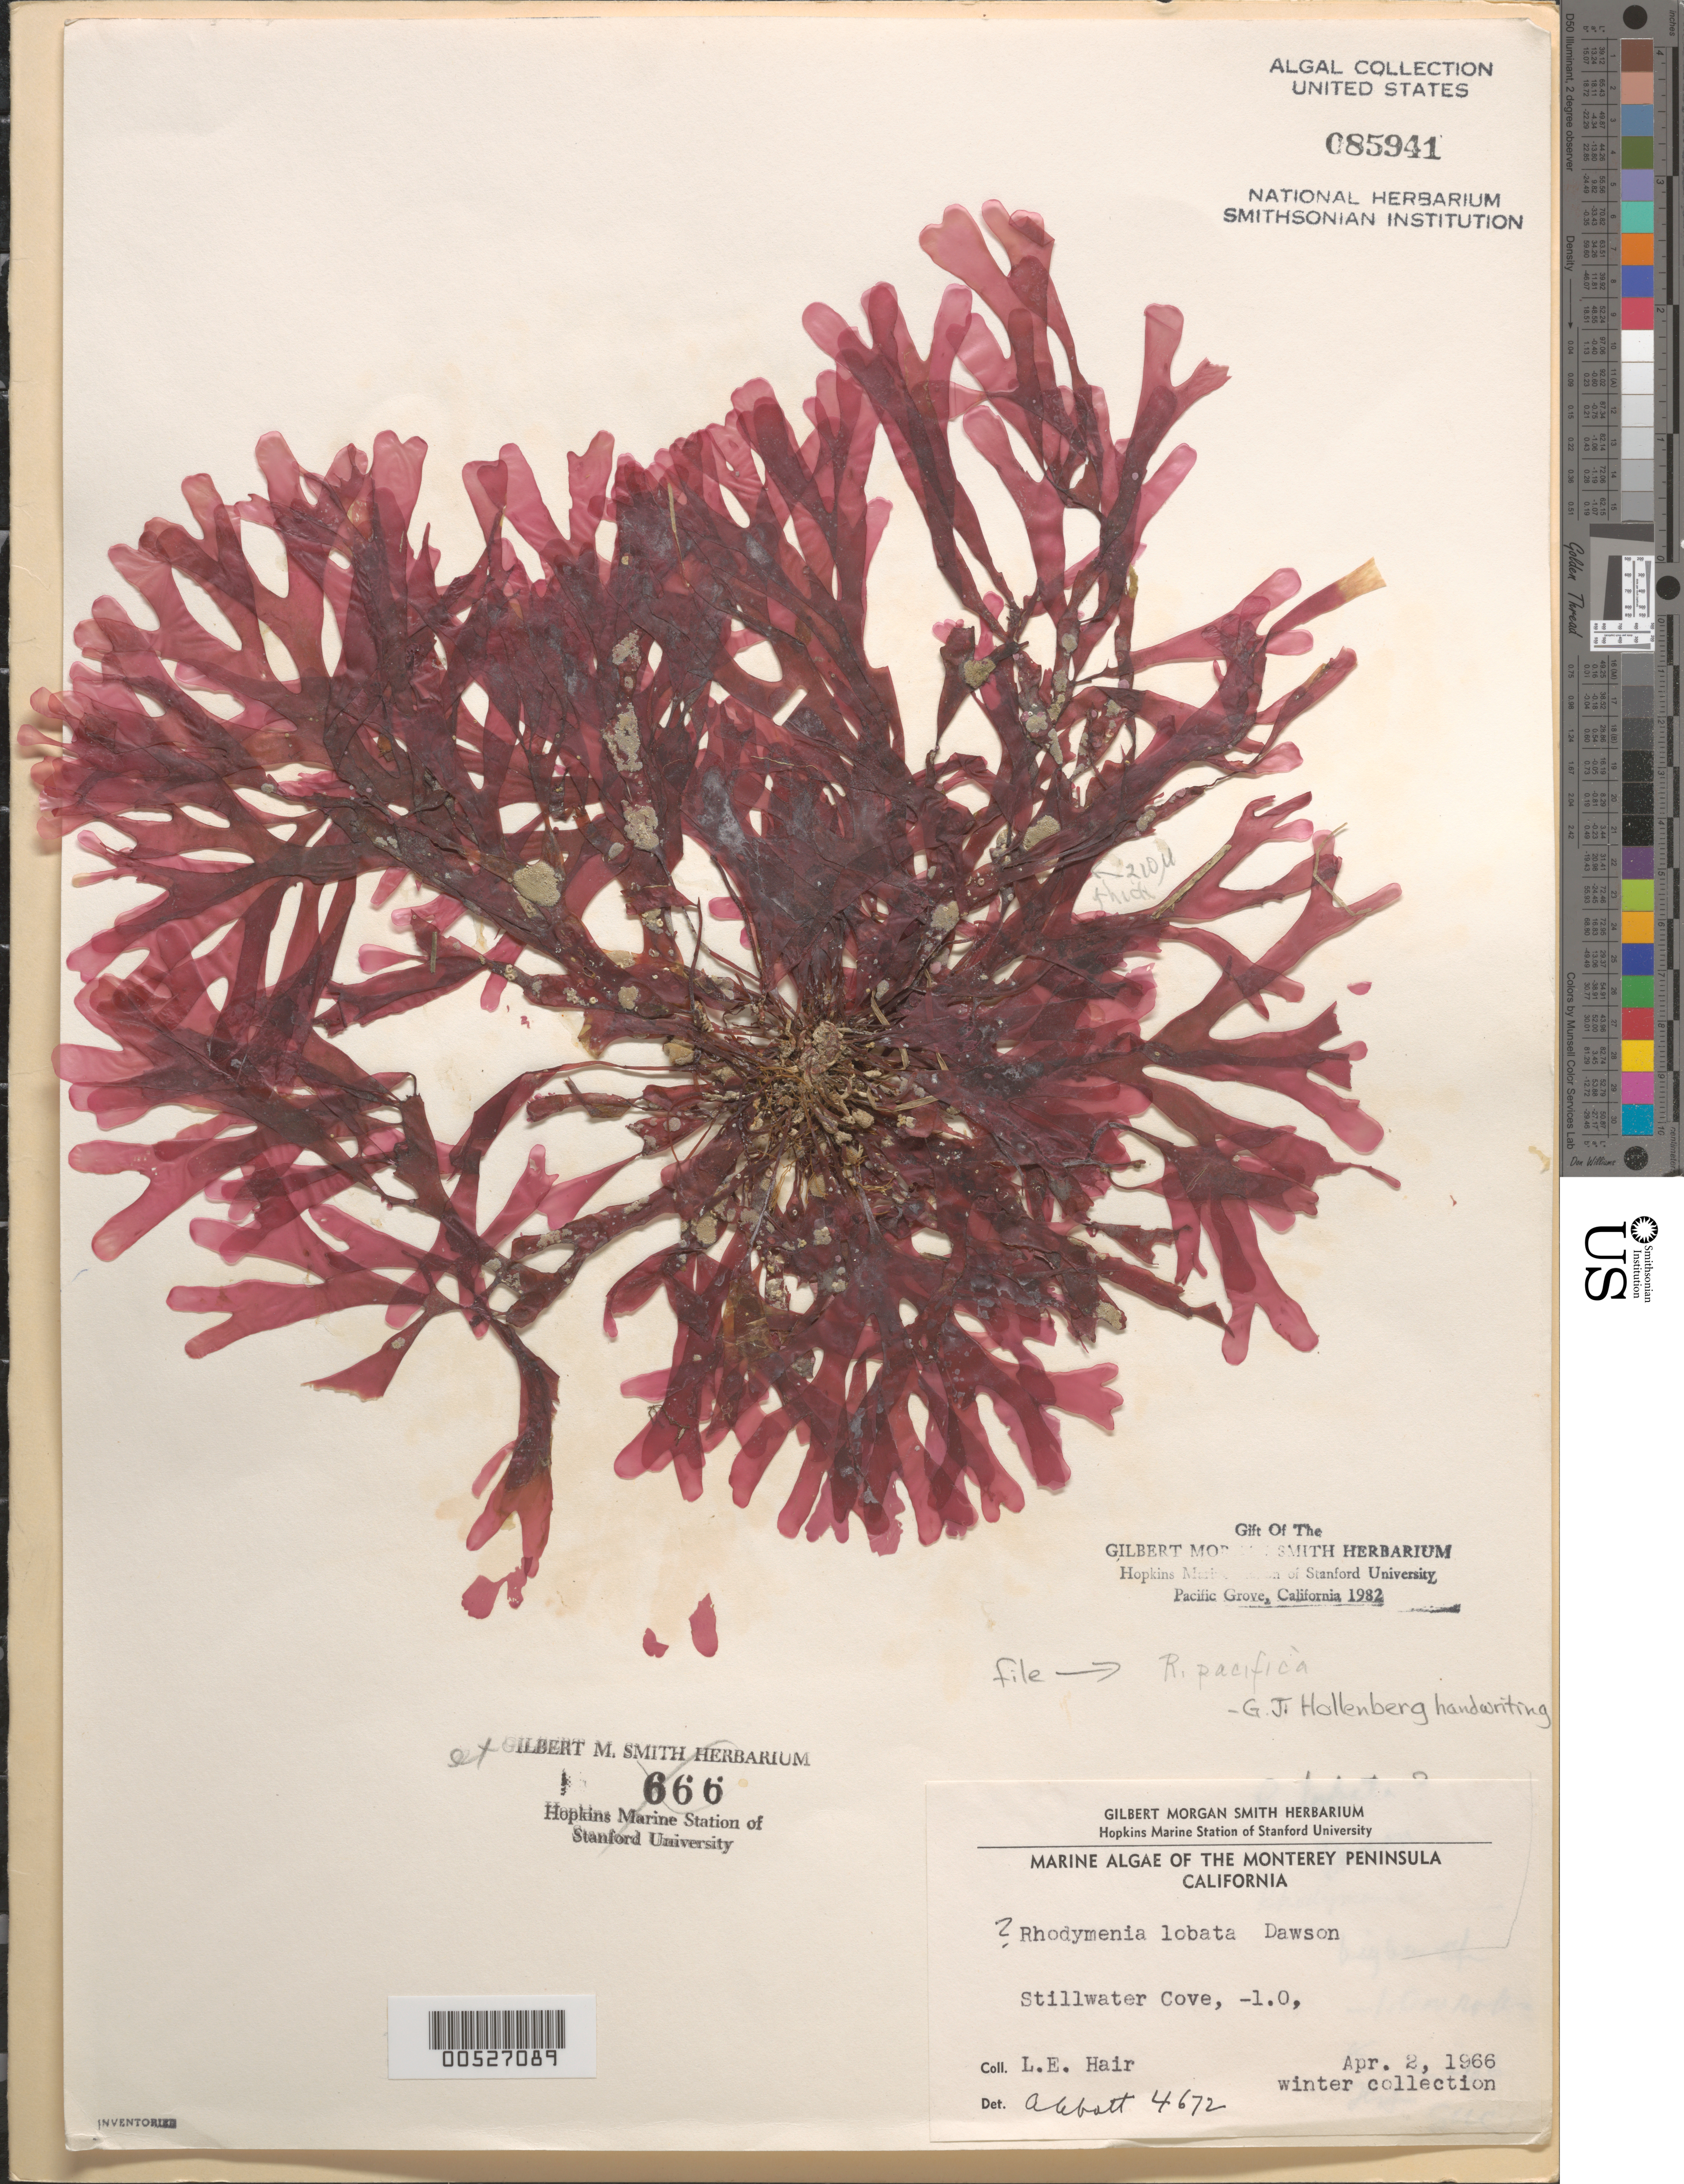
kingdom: Plantae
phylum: Rhodophyta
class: Florideophyceae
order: Rhodymeniales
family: Rhodymeniaceae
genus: Rhodymenia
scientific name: Rhodymenia pacifica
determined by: Hollenberg, George J.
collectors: L. Hair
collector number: IAA 4672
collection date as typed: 02 Apr 1966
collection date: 1966-04-02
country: United States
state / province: California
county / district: Monterey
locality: Stillwater Cove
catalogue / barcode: US 85941